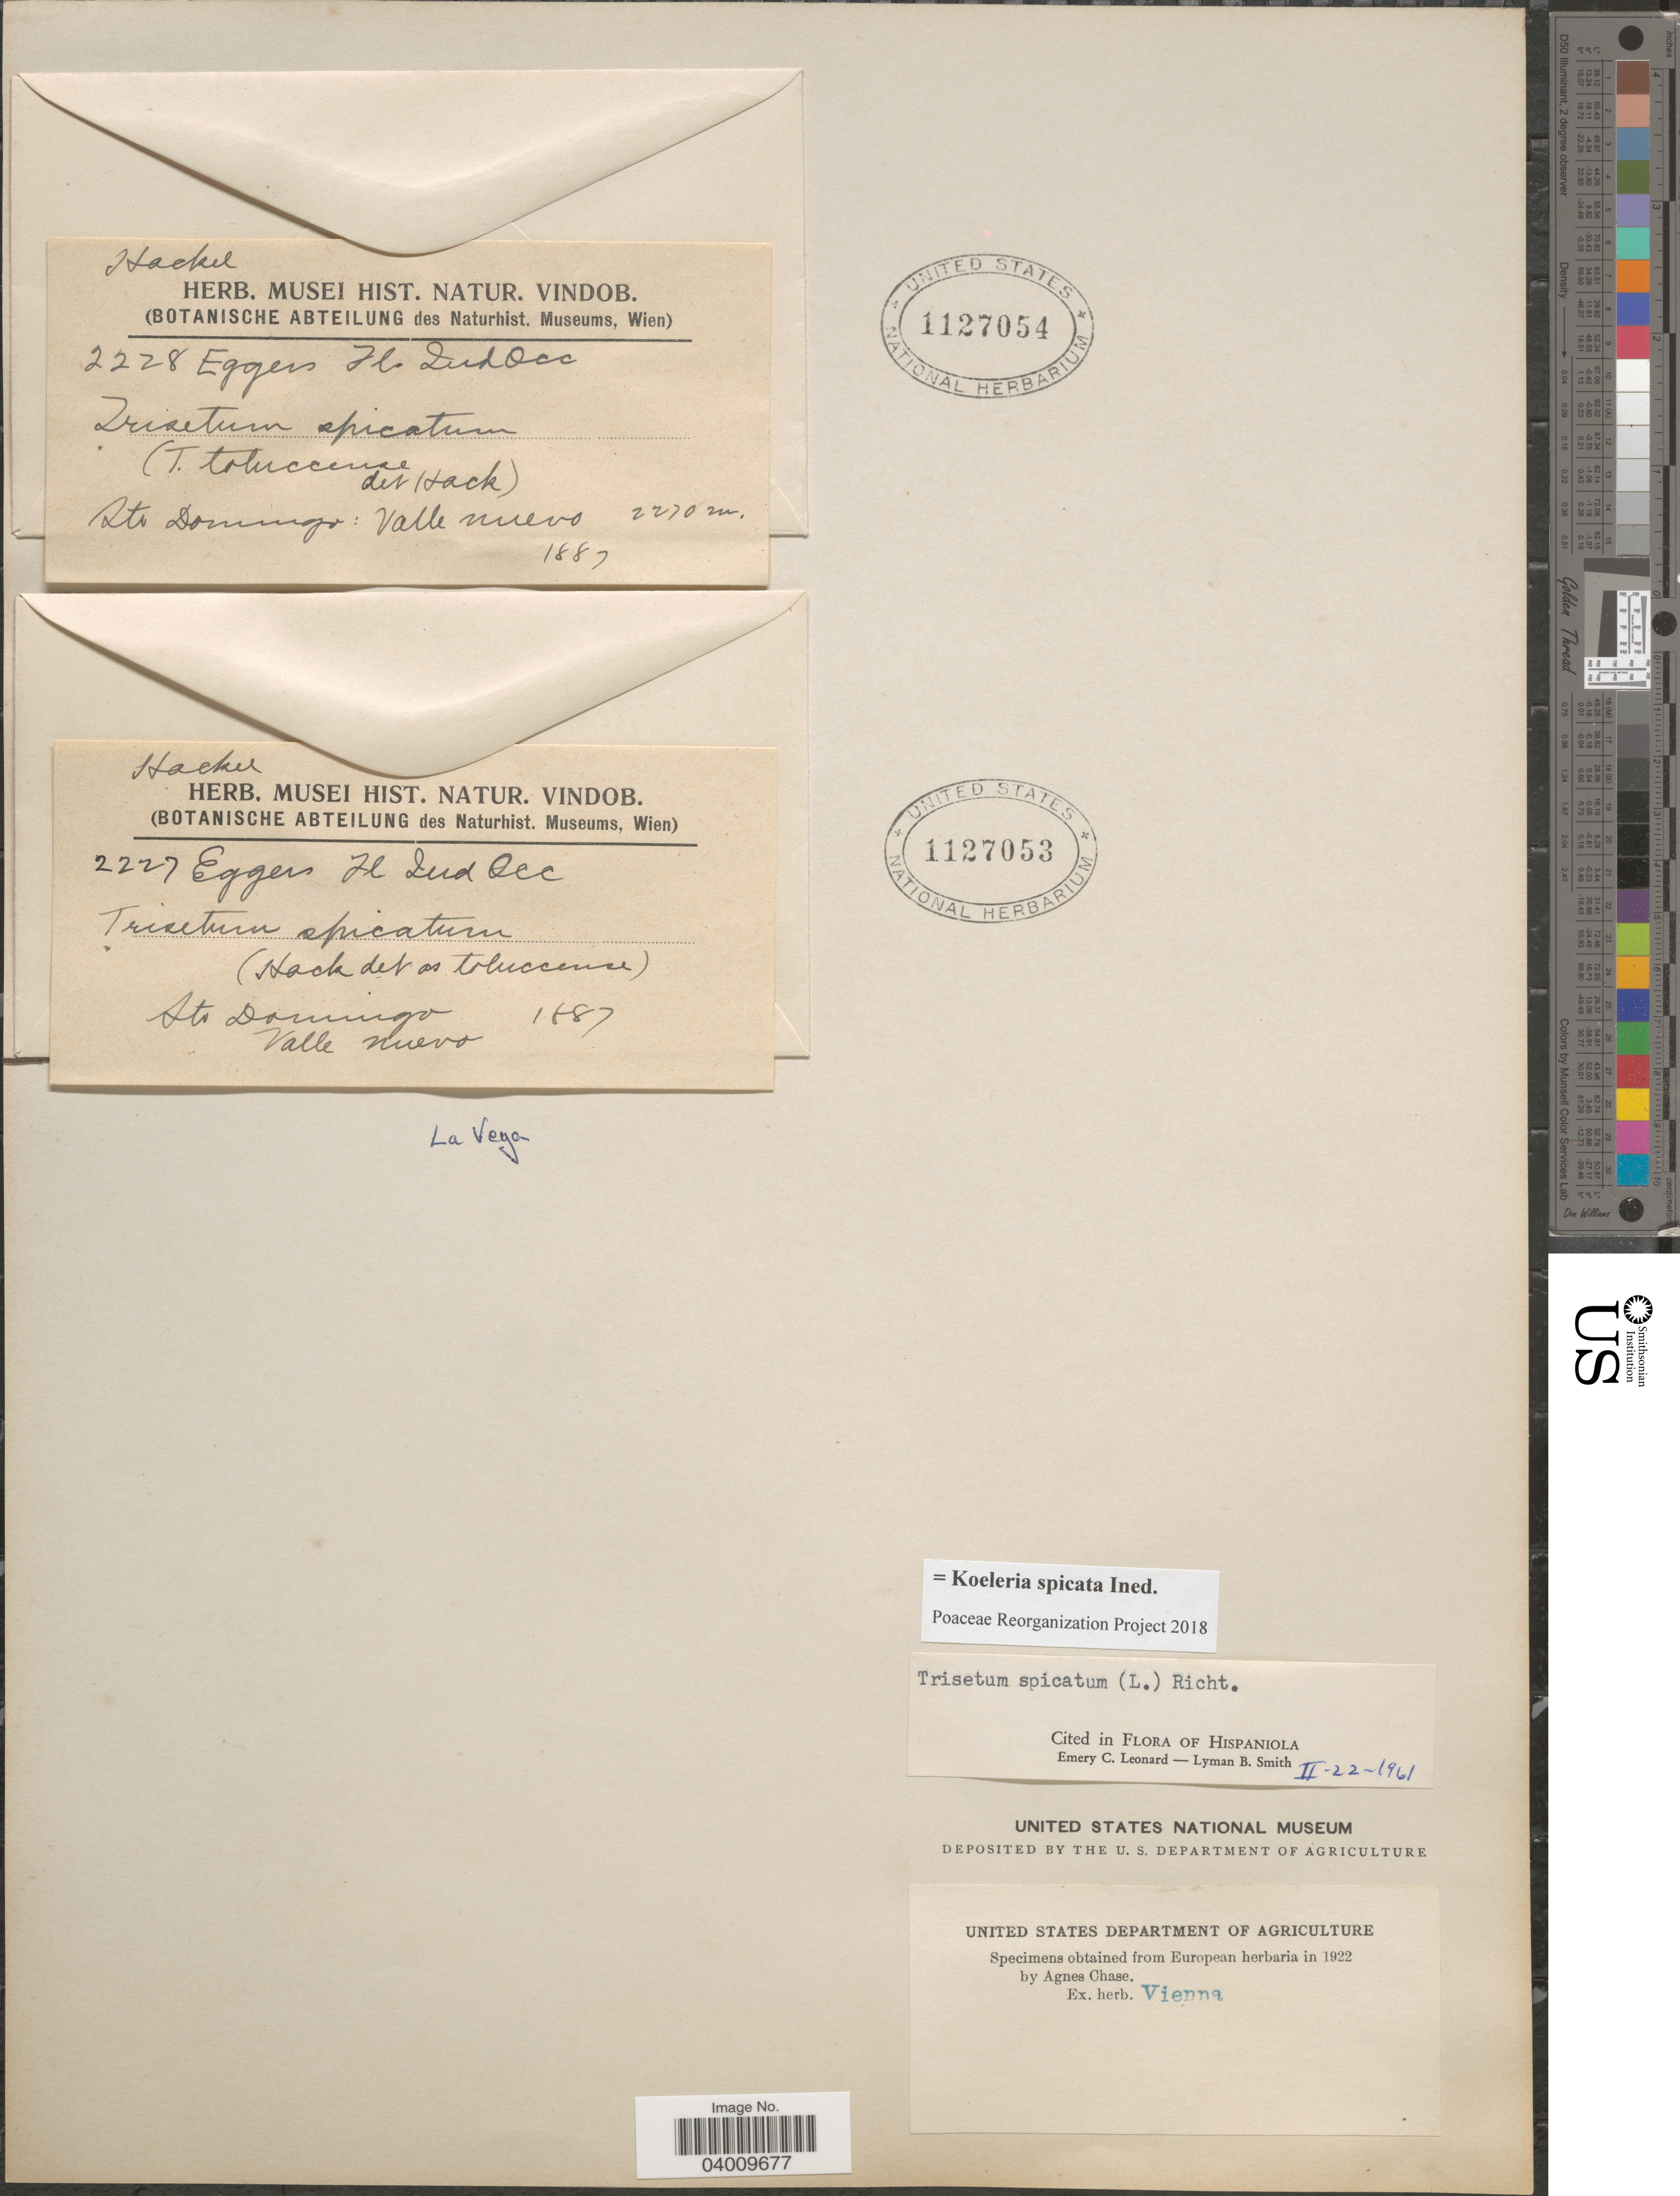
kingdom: Plantae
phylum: Tracheophyta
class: Liliopsida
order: Poales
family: Poaceae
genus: Koeleria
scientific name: Koeleria spicata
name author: (L.) Barberá et al.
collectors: -. Hackel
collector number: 2227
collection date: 1887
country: Dominican Republic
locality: Sto Domingo. Valle nuevo. La Vega.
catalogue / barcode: US 1127053-2